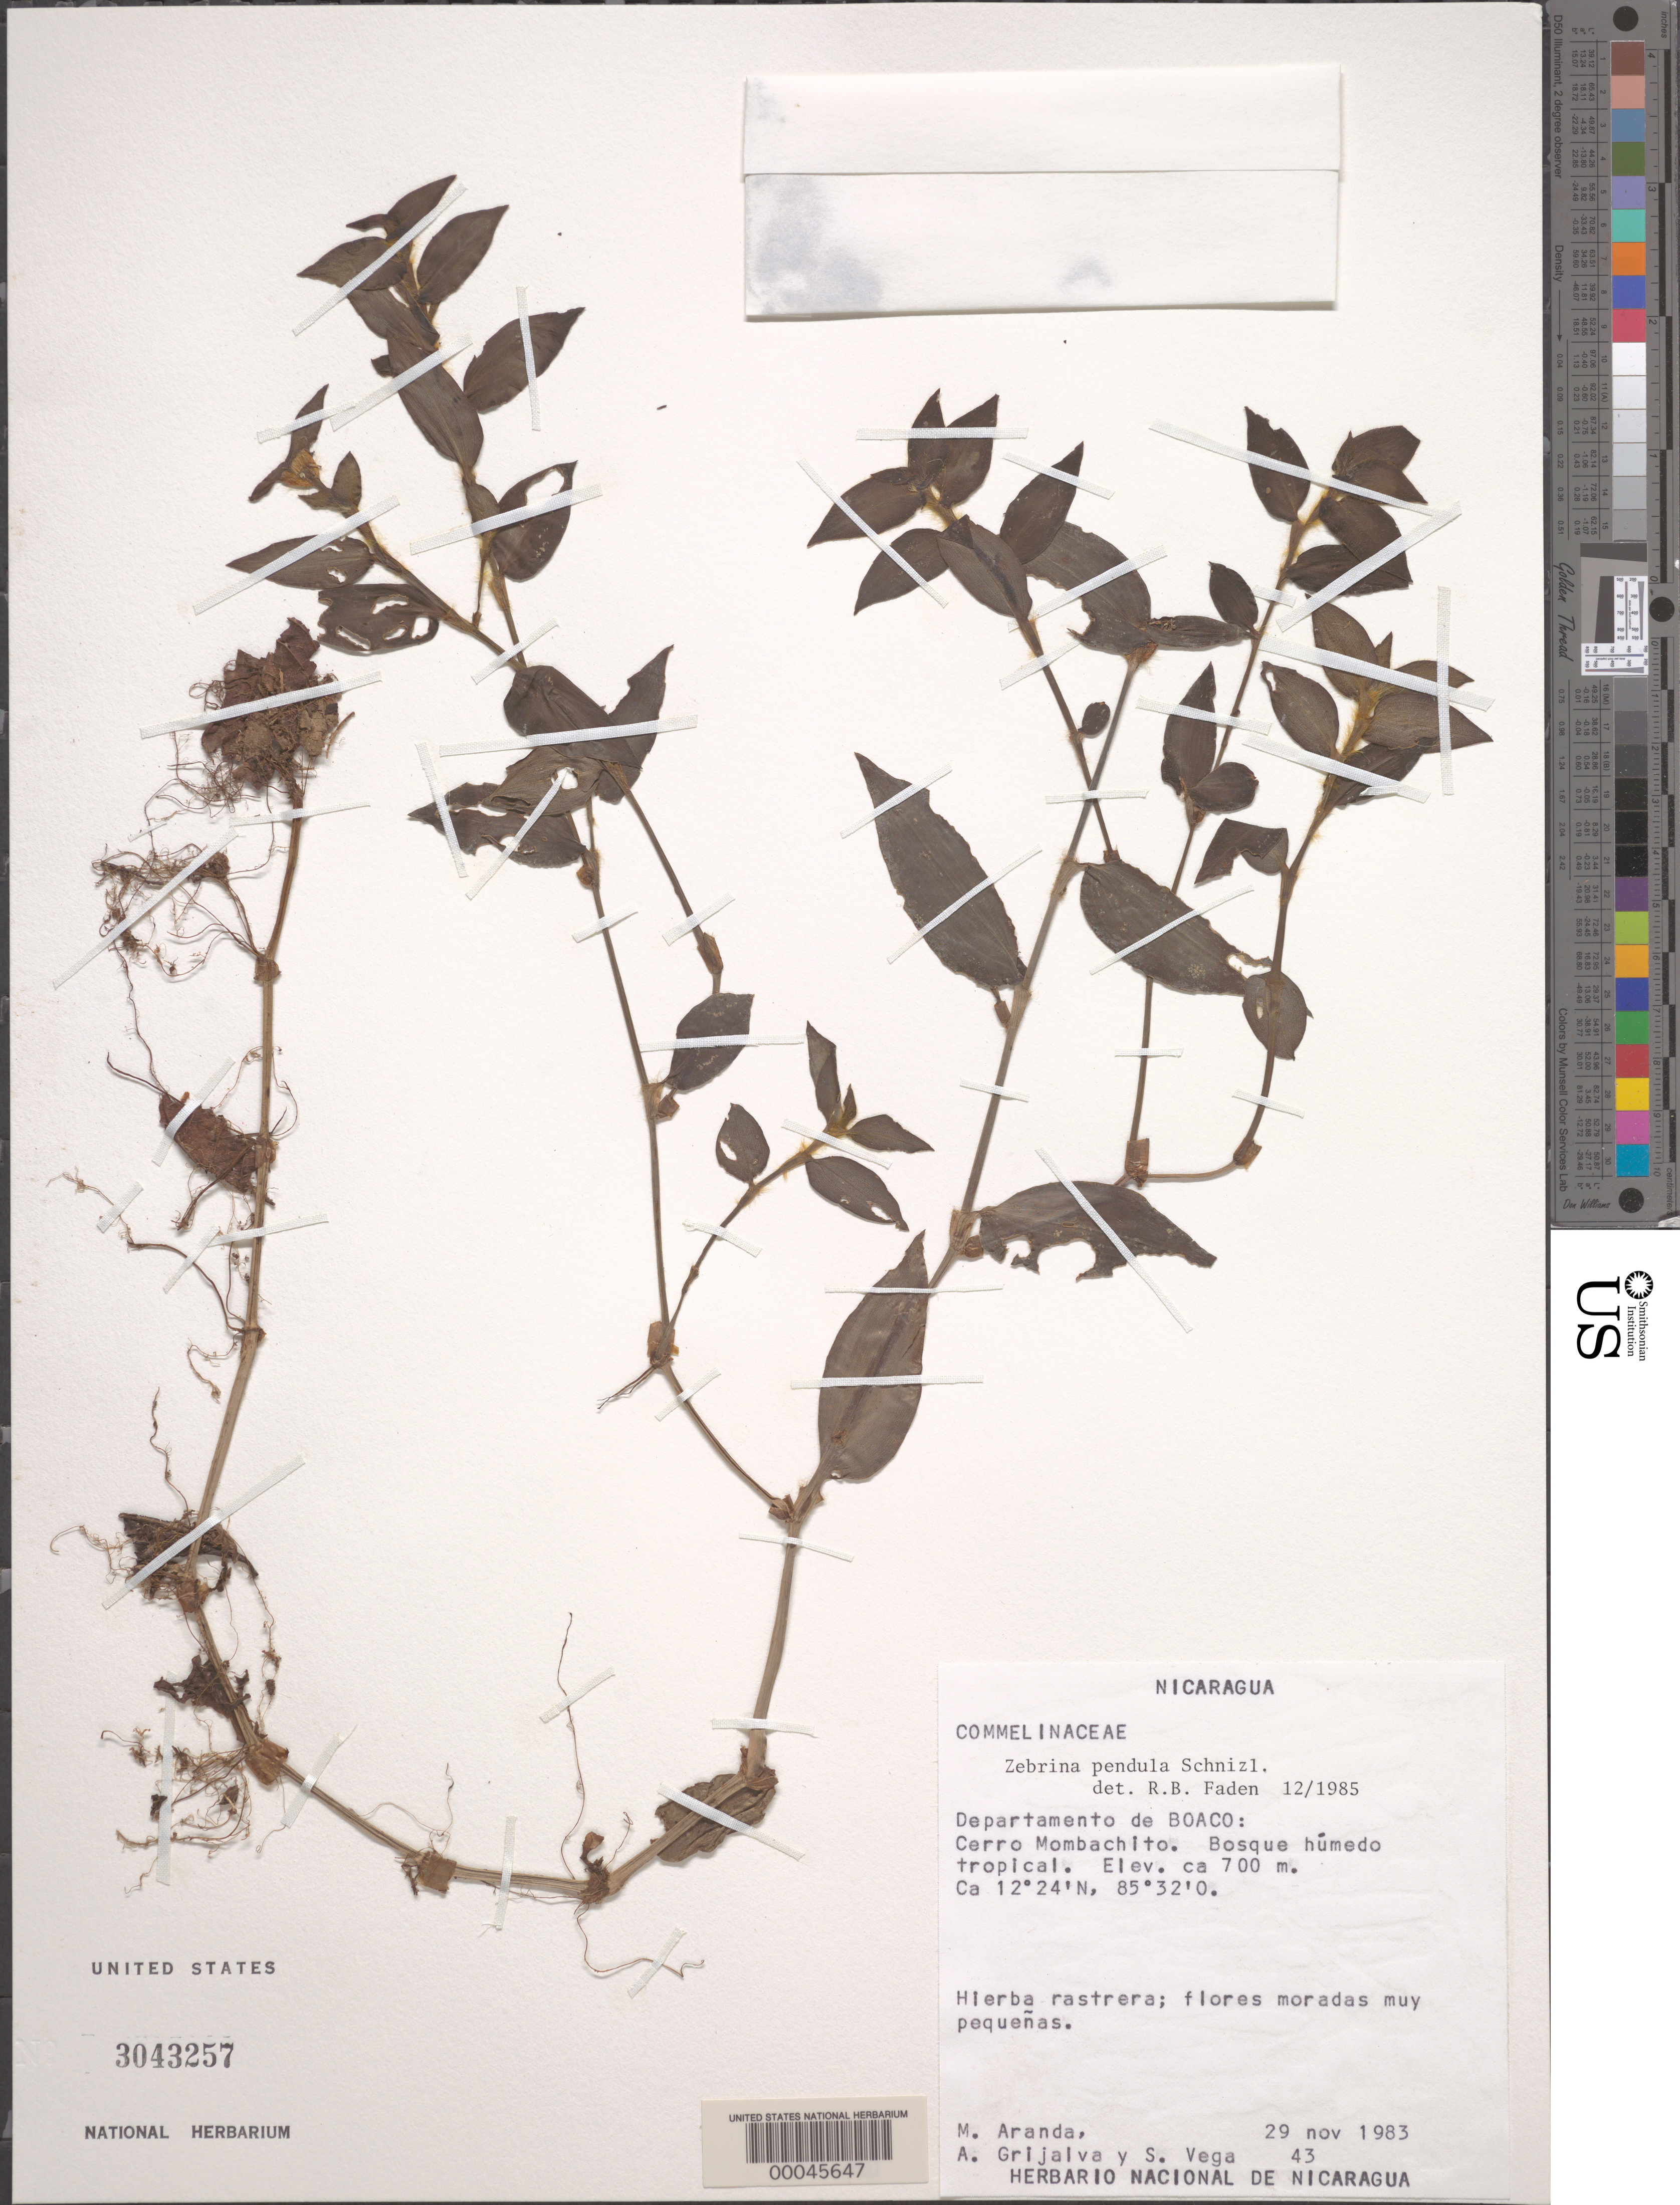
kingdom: Plantae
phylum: Tracheophyta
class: Liliopsida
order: Commelinales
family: Commelinaceae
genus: Tradescantia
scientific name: Tradescantia zebrina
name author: Bosse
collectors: M. Aranda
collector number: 43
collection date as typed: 29 Nov 1983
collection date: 1983-11-29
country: Nicaragua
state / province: Boaco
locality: Cerro mombachito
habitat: Moist tropical forest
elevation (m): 700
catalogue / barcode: US 3043257